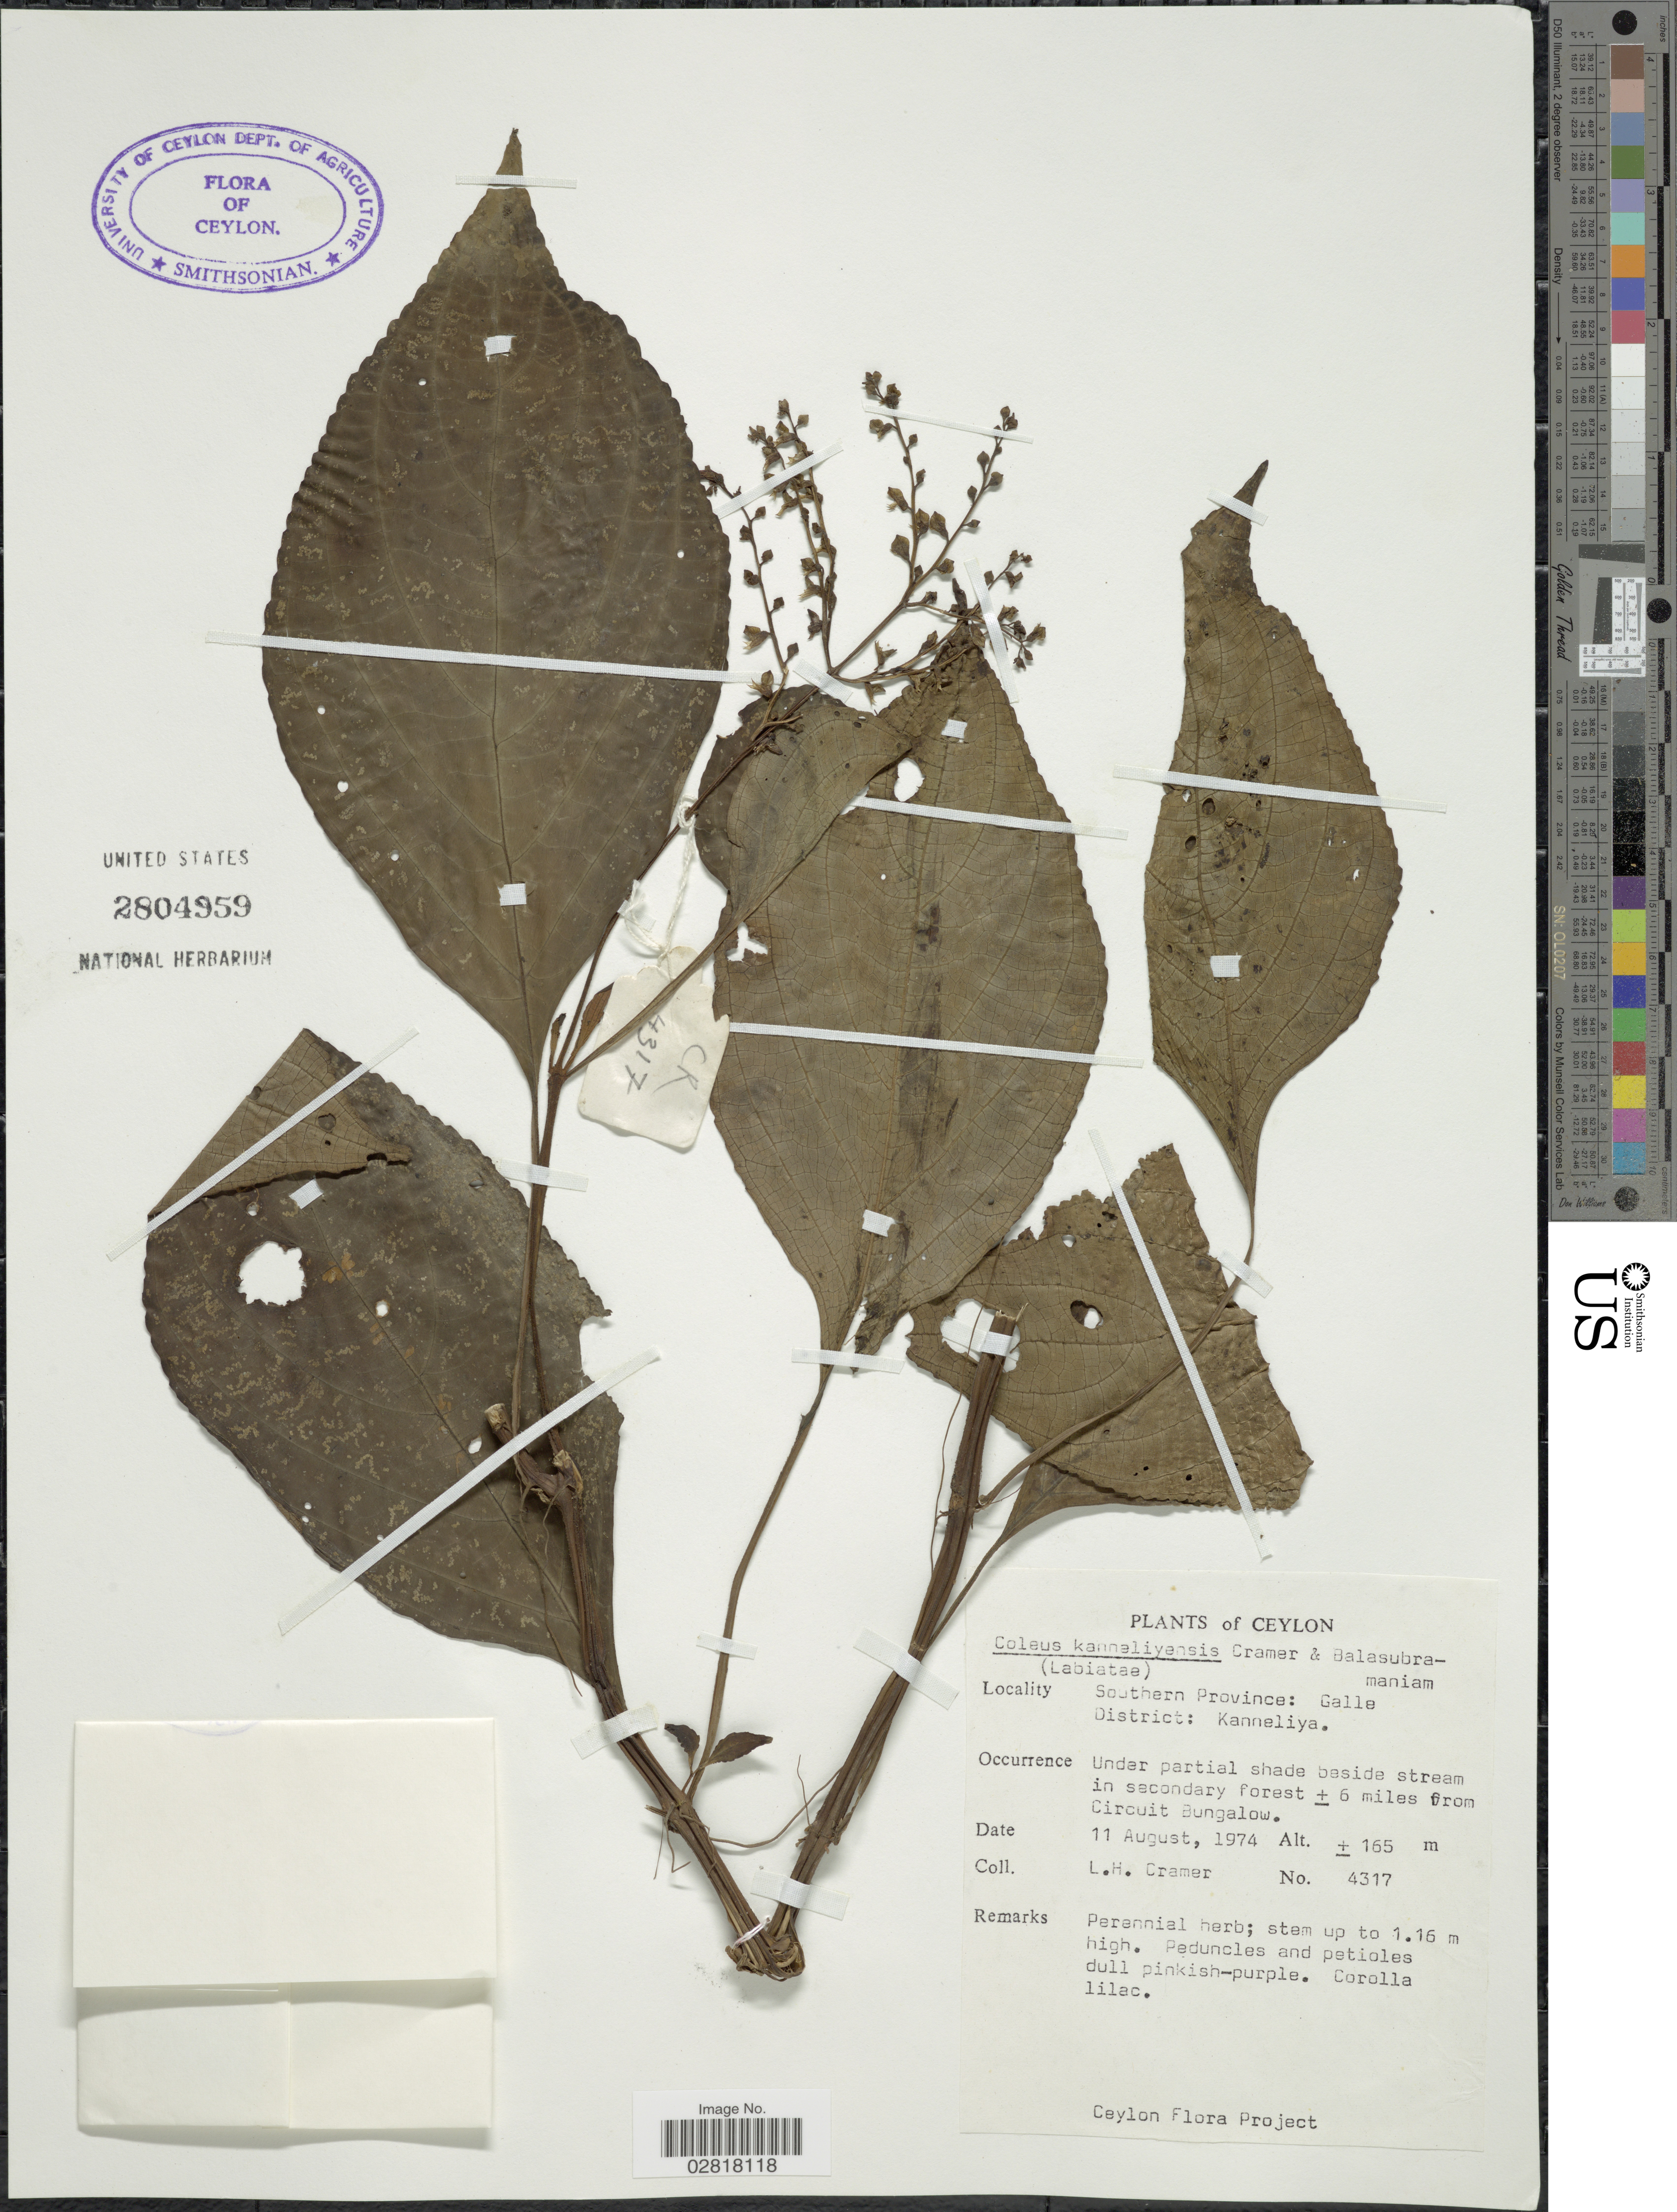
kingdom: Plantae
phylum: Tracheophyta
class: Magnoliopsida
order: Lamiales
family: Lamiaceae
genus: Plectranthus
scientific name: Plectranthus kanneliyensis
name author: (L.H. Cramer & Balas.) R.H. Willemse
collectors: L. H. Cramer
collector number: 4317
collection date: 1974-08-11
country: Sri Lanka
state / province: Southern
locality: Ceylon, Galle District: Kanneliya, ± 6 miles from Circuit Bungalow.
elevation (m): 165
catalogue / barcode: US 2804959